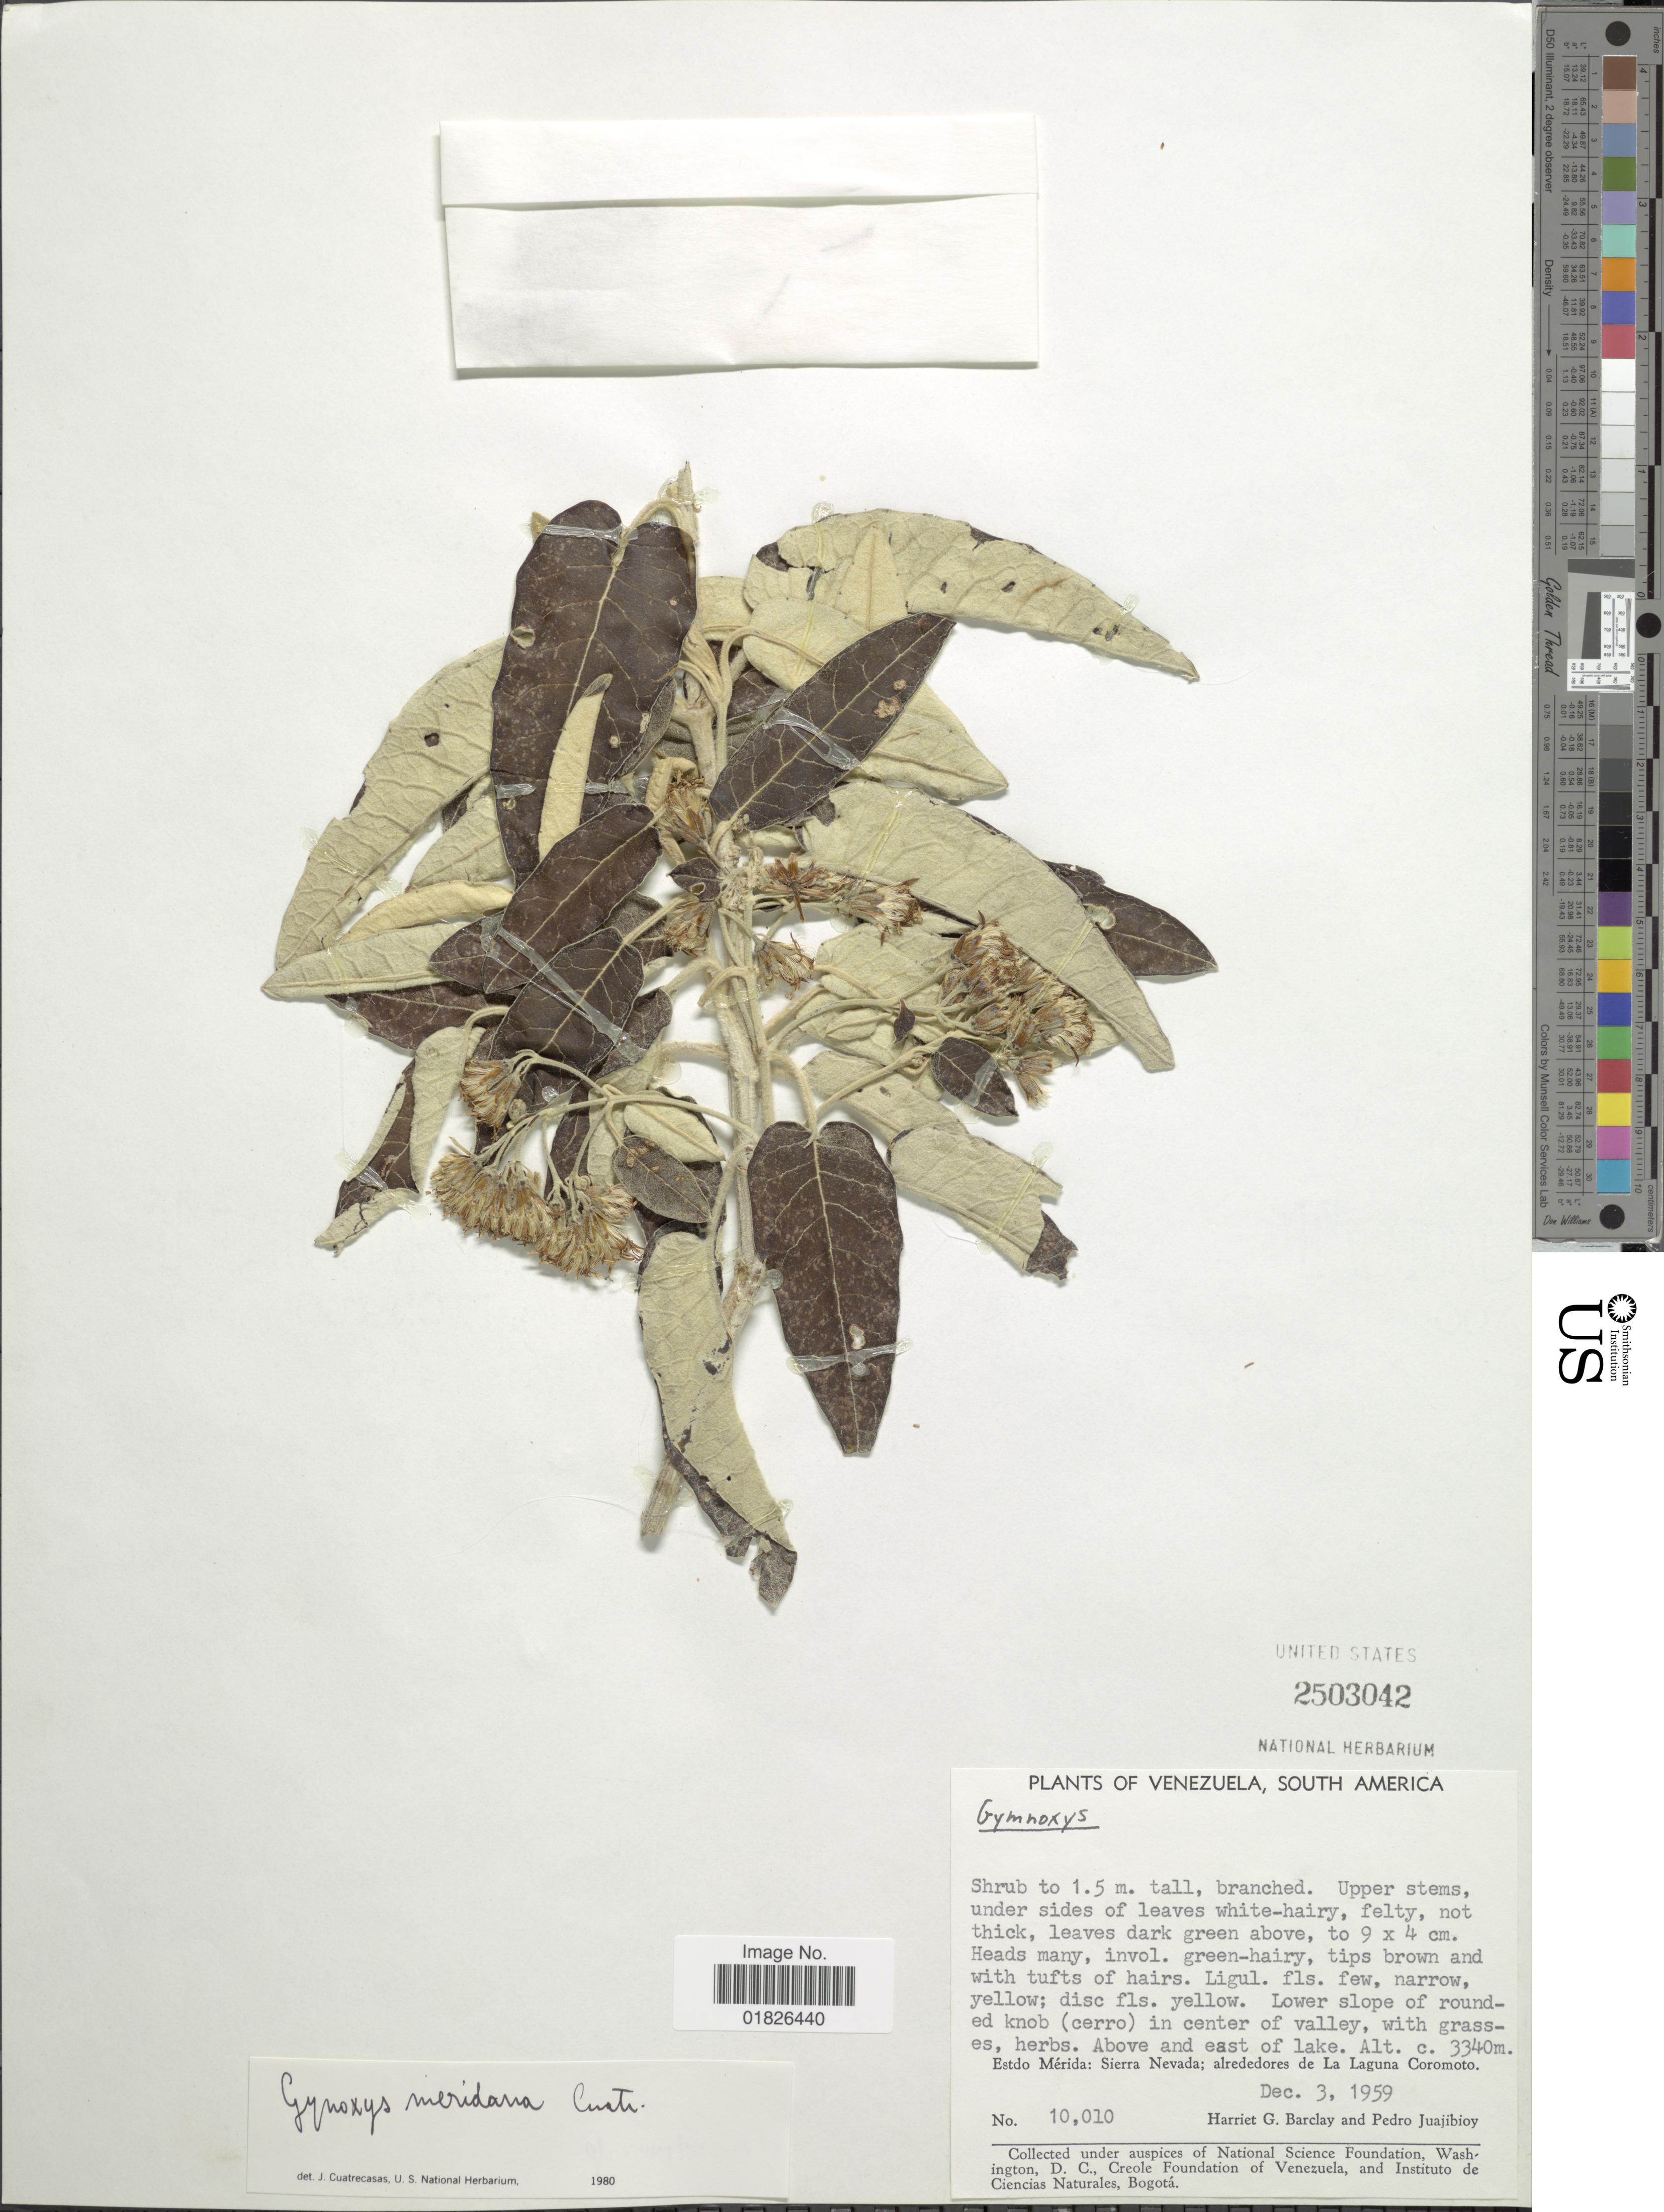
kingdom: Plantae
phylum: Tracheophyta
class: Magnoliopsida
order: Asterales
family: Asteraceae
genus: Gynoxys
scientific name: Gynoxys meridana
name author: Cuatrec.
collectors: H. G. Barclay & P. Juajibioy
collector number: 10010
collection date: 1959-12-03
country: Venezuela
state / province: Mérida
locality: South America, above and east of lake, Sierra Nevada, alrededores de La Laguna Coromoto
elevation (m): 3340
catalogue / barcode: US 2503042